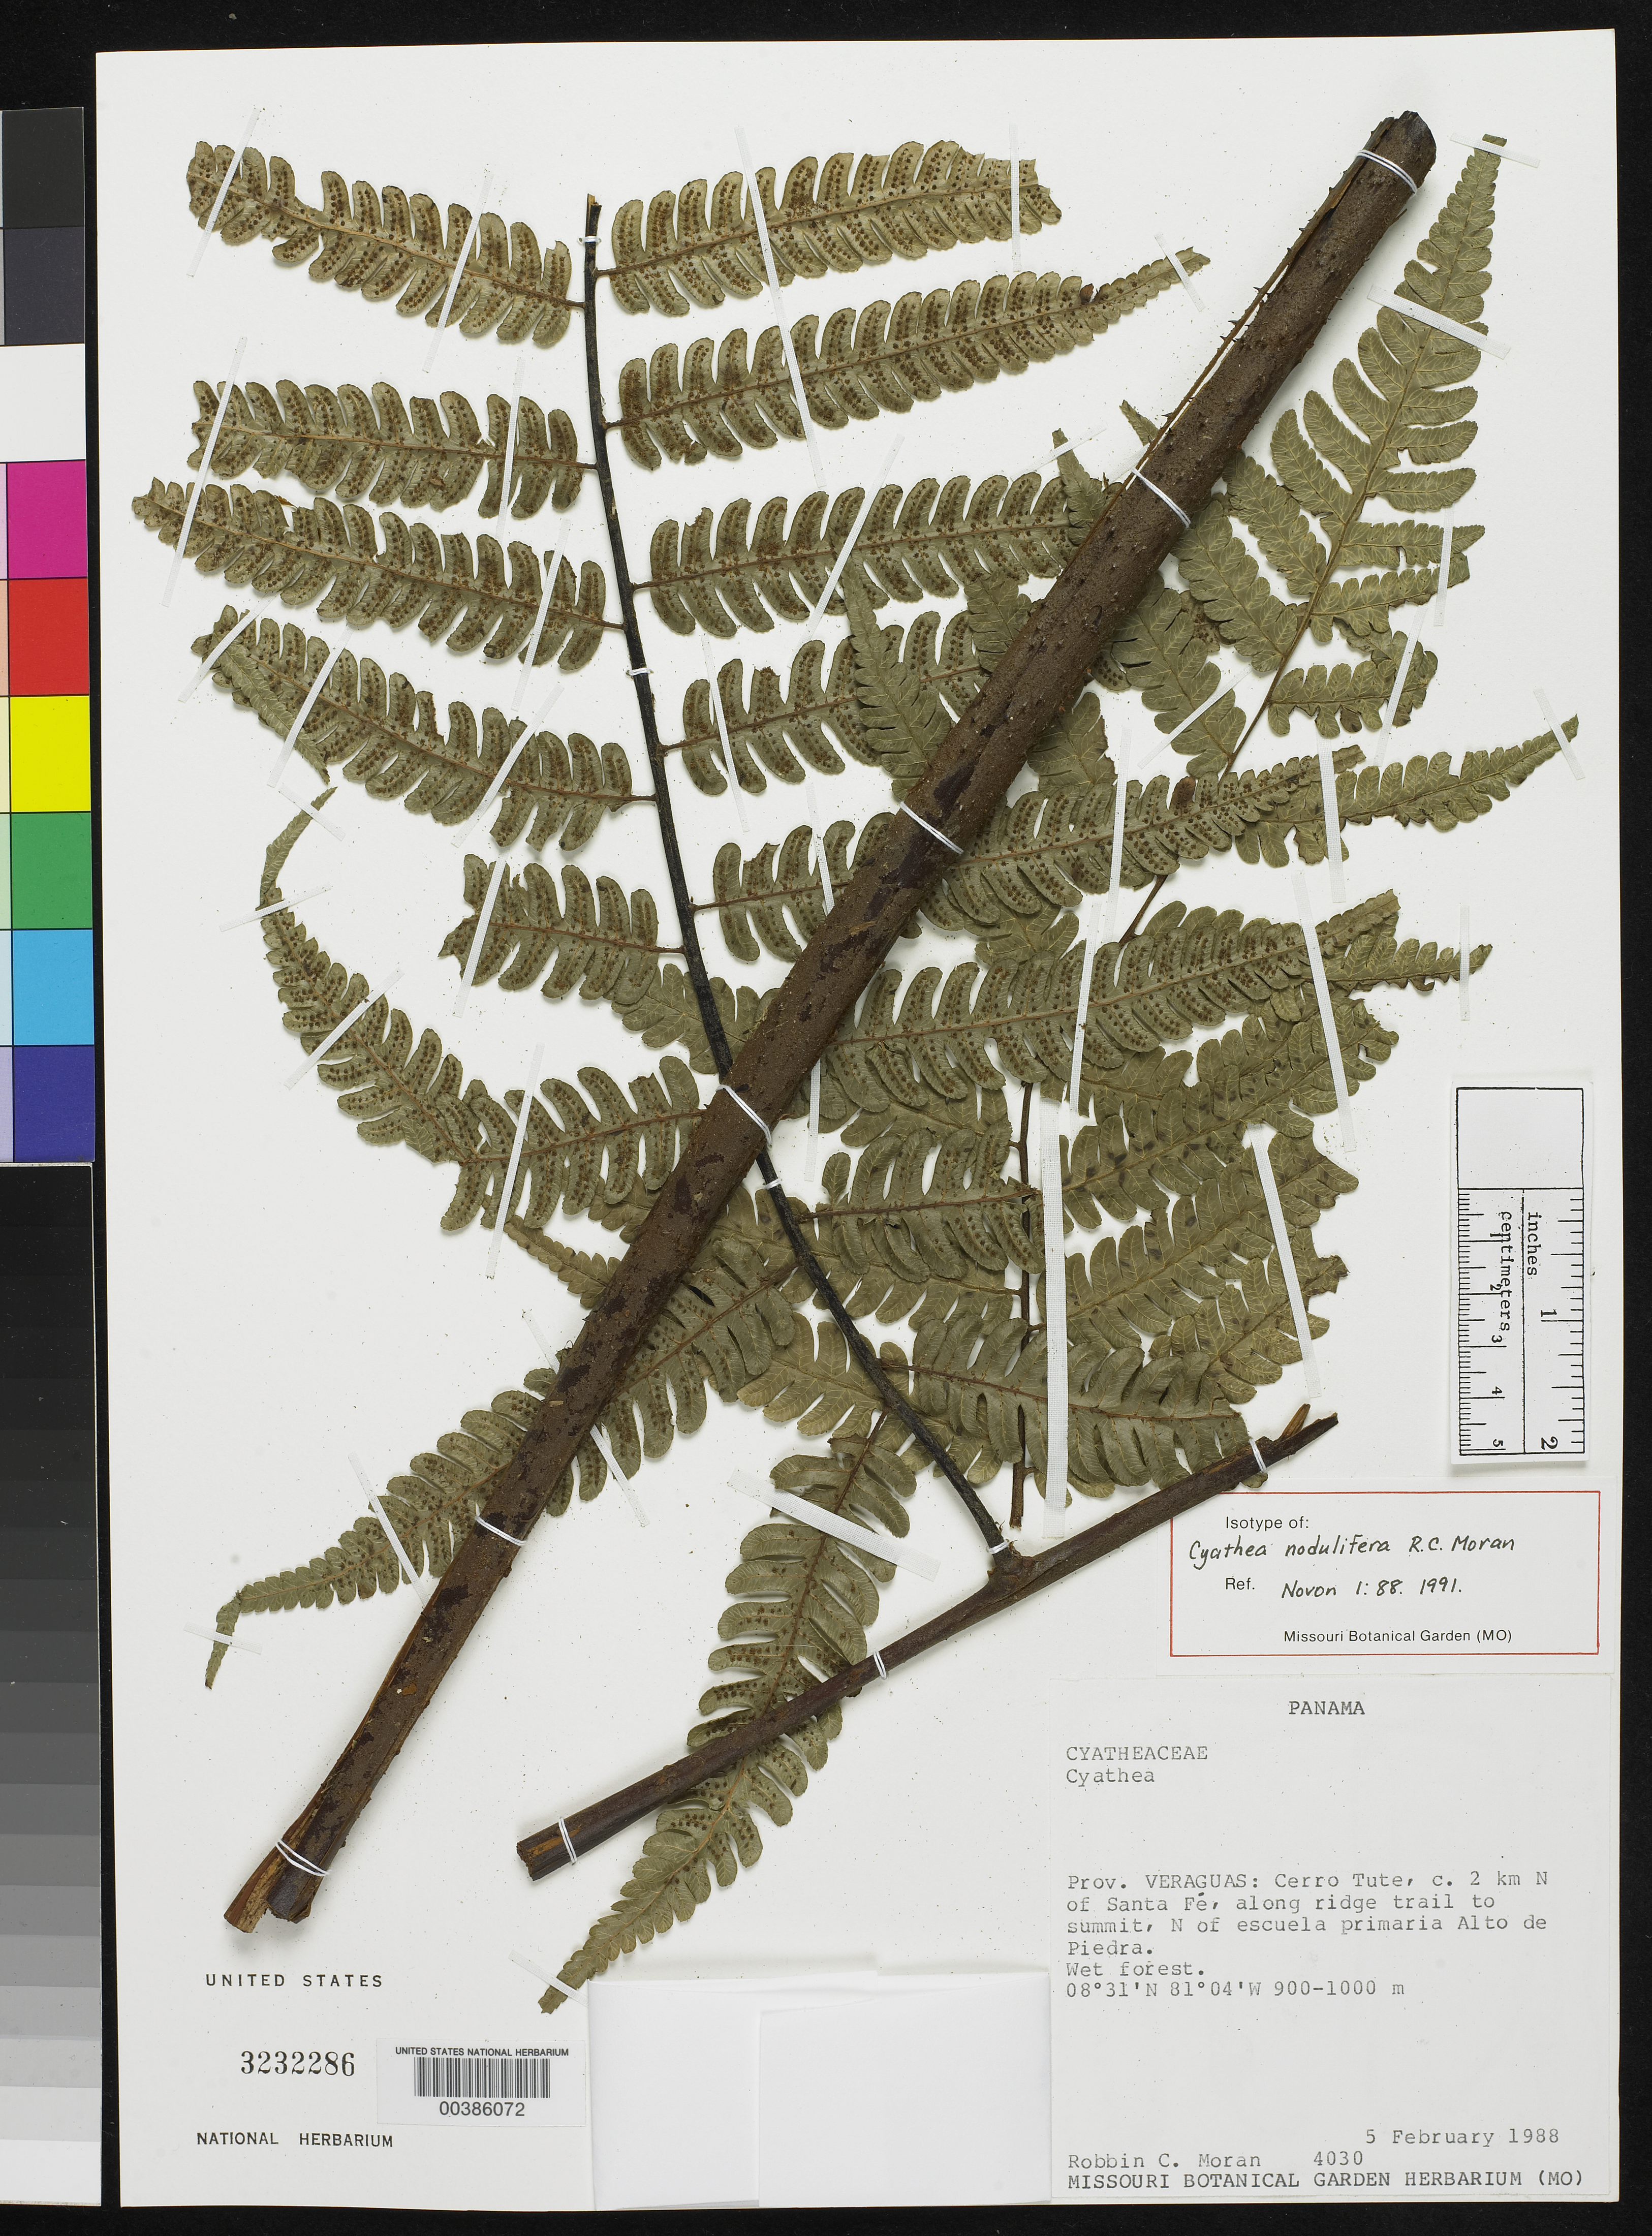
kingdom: Plantae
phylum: Tracheophyta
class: Polypodiopsida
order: Cyatheales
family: Cyatheaceae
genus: Cyathea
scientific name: Cyathea nodulifera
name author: R.C. Moran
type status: Isotype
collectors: R. C. Moran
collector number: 4030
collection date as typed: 05 Feb 1988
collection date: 1988-02-05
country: Panama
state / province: Veraguas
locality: Cerro Tute, ca. 2 km N of Santa Fe, along ridge Trail to summit, N of Escuela Primaria Alto de Piedra.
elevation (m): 900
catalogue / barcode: US 3232286